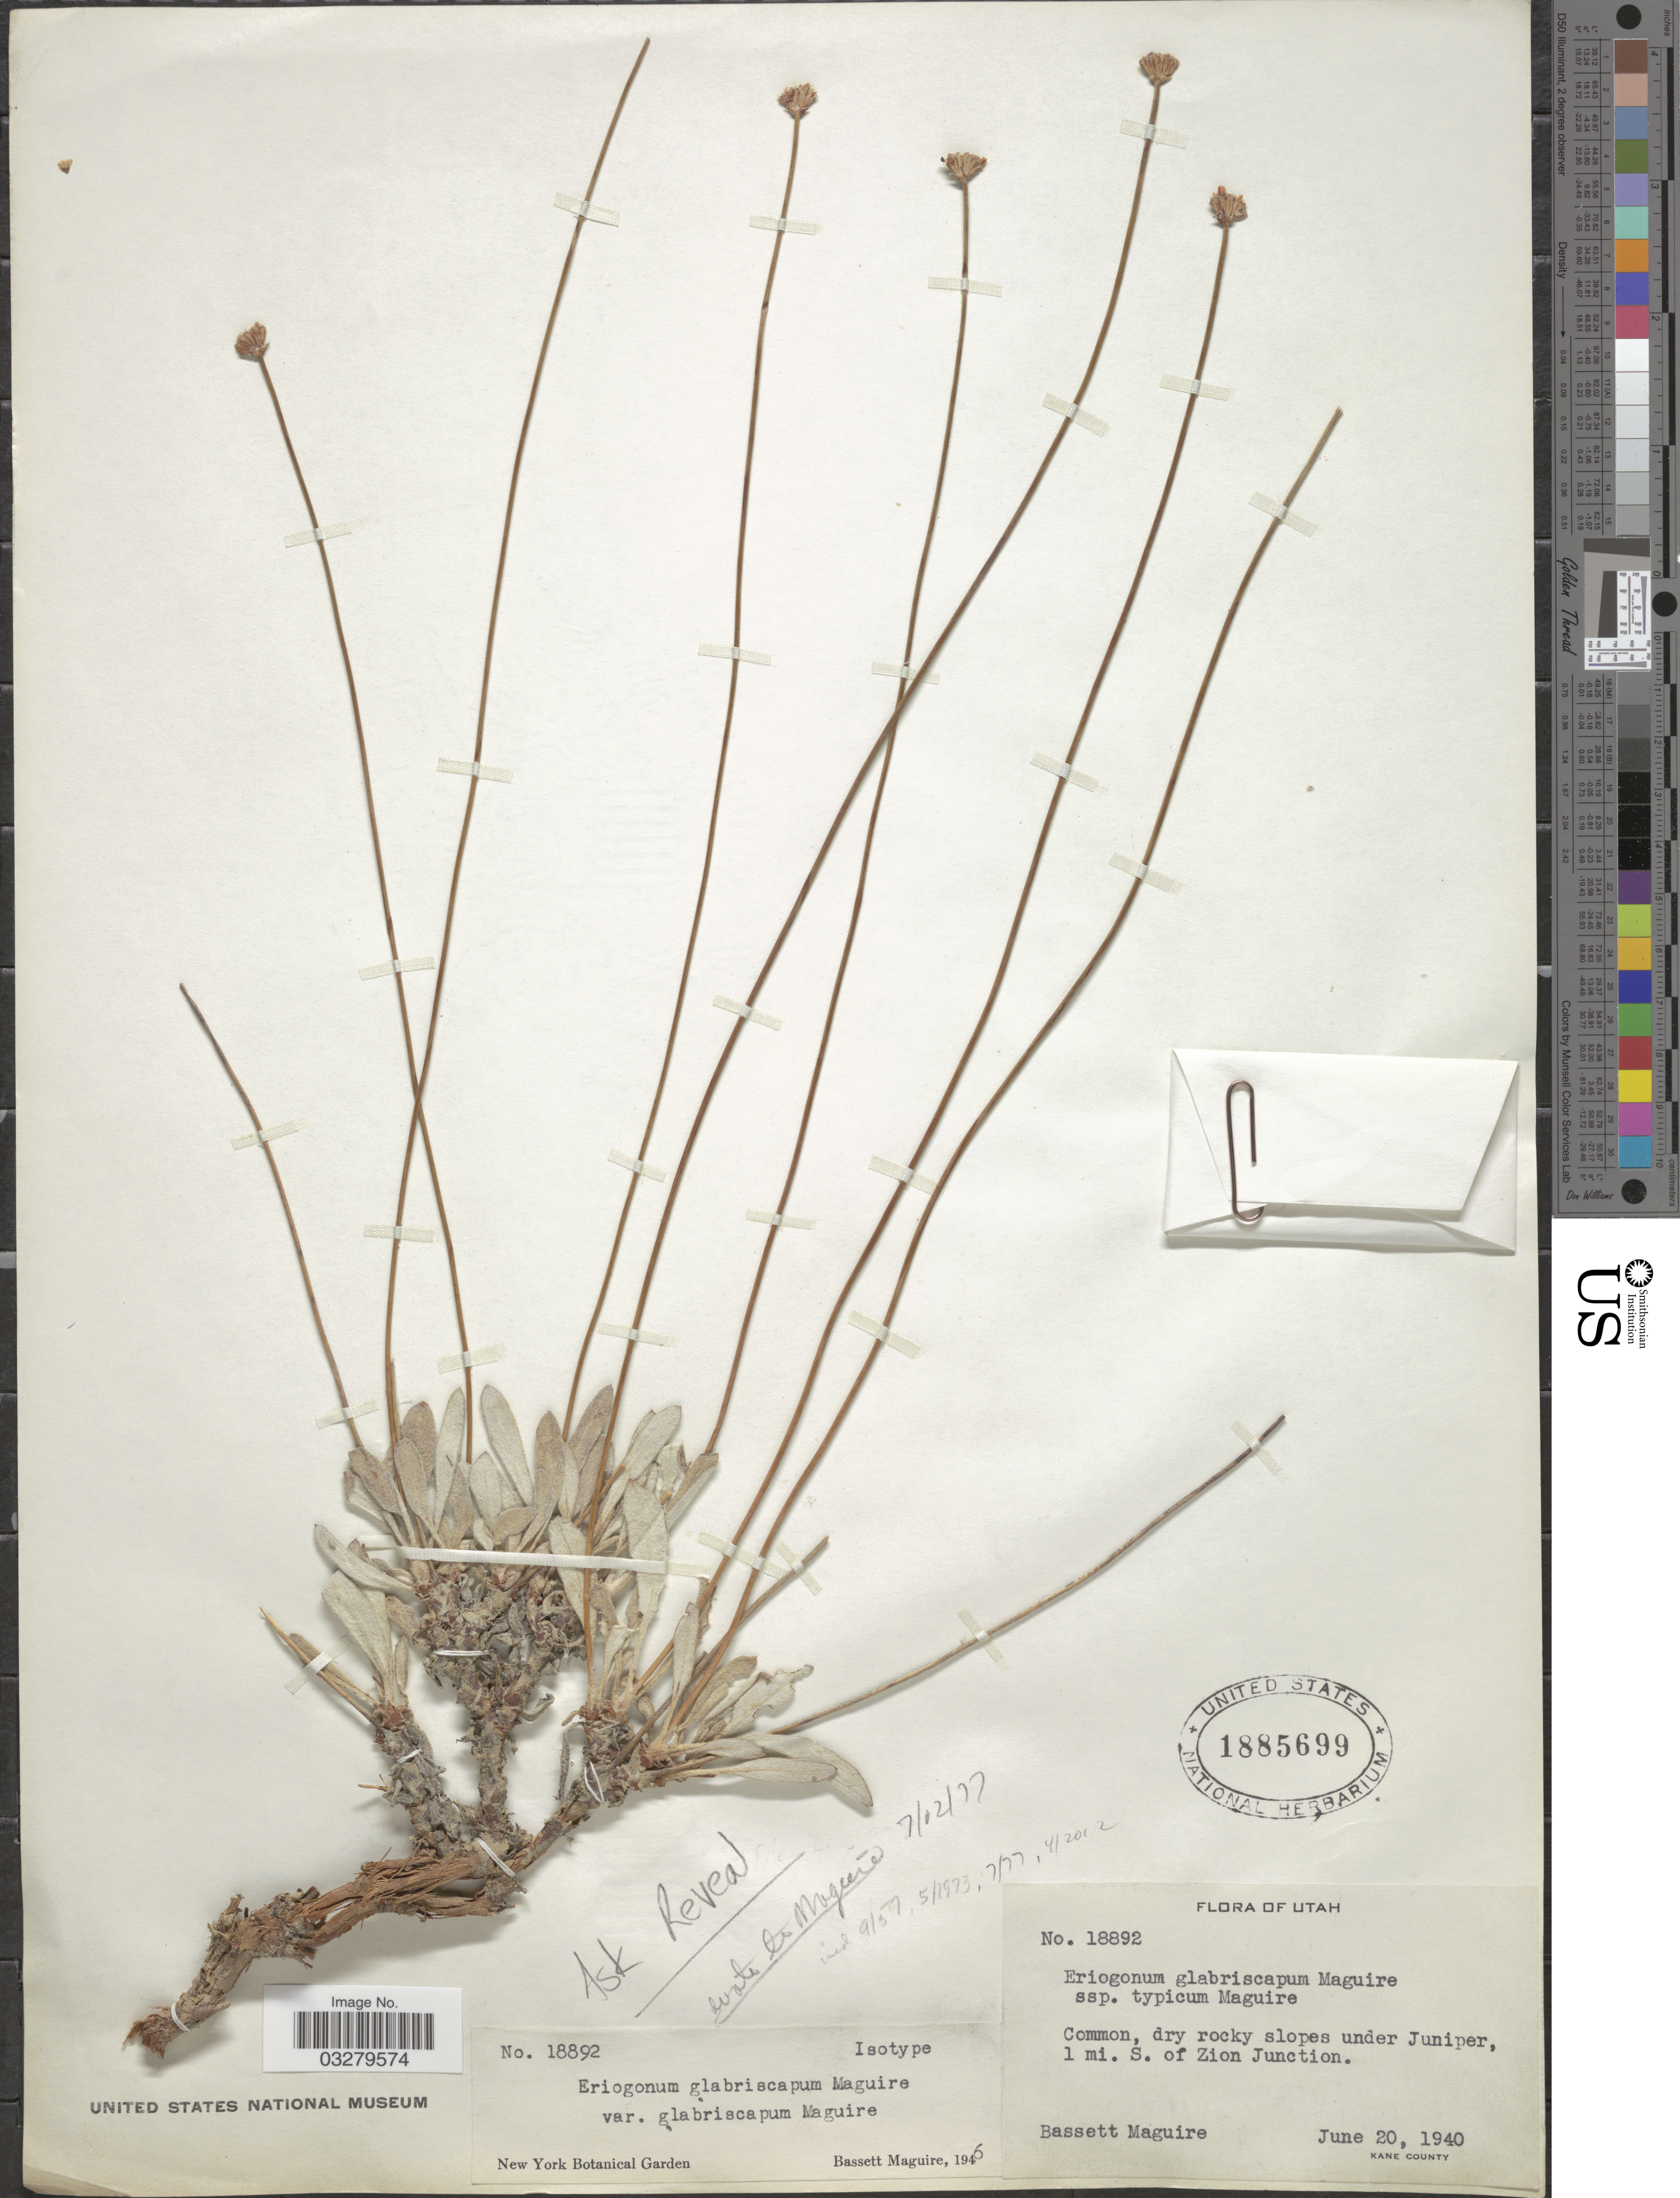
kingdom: Plantae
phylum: Tracheophyta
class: Magnoliopsida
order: Caryophyllales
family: Polygonaceae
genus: Eriogonum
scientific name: Eriogonum panguicense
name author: (M.E. Jones) Reveal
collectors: B. Maguire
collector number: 18892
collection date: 1940-06-20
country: United States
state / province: Utah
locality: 1 mi. S. of Zion Junction. Kane County.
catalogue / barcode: US 1885699